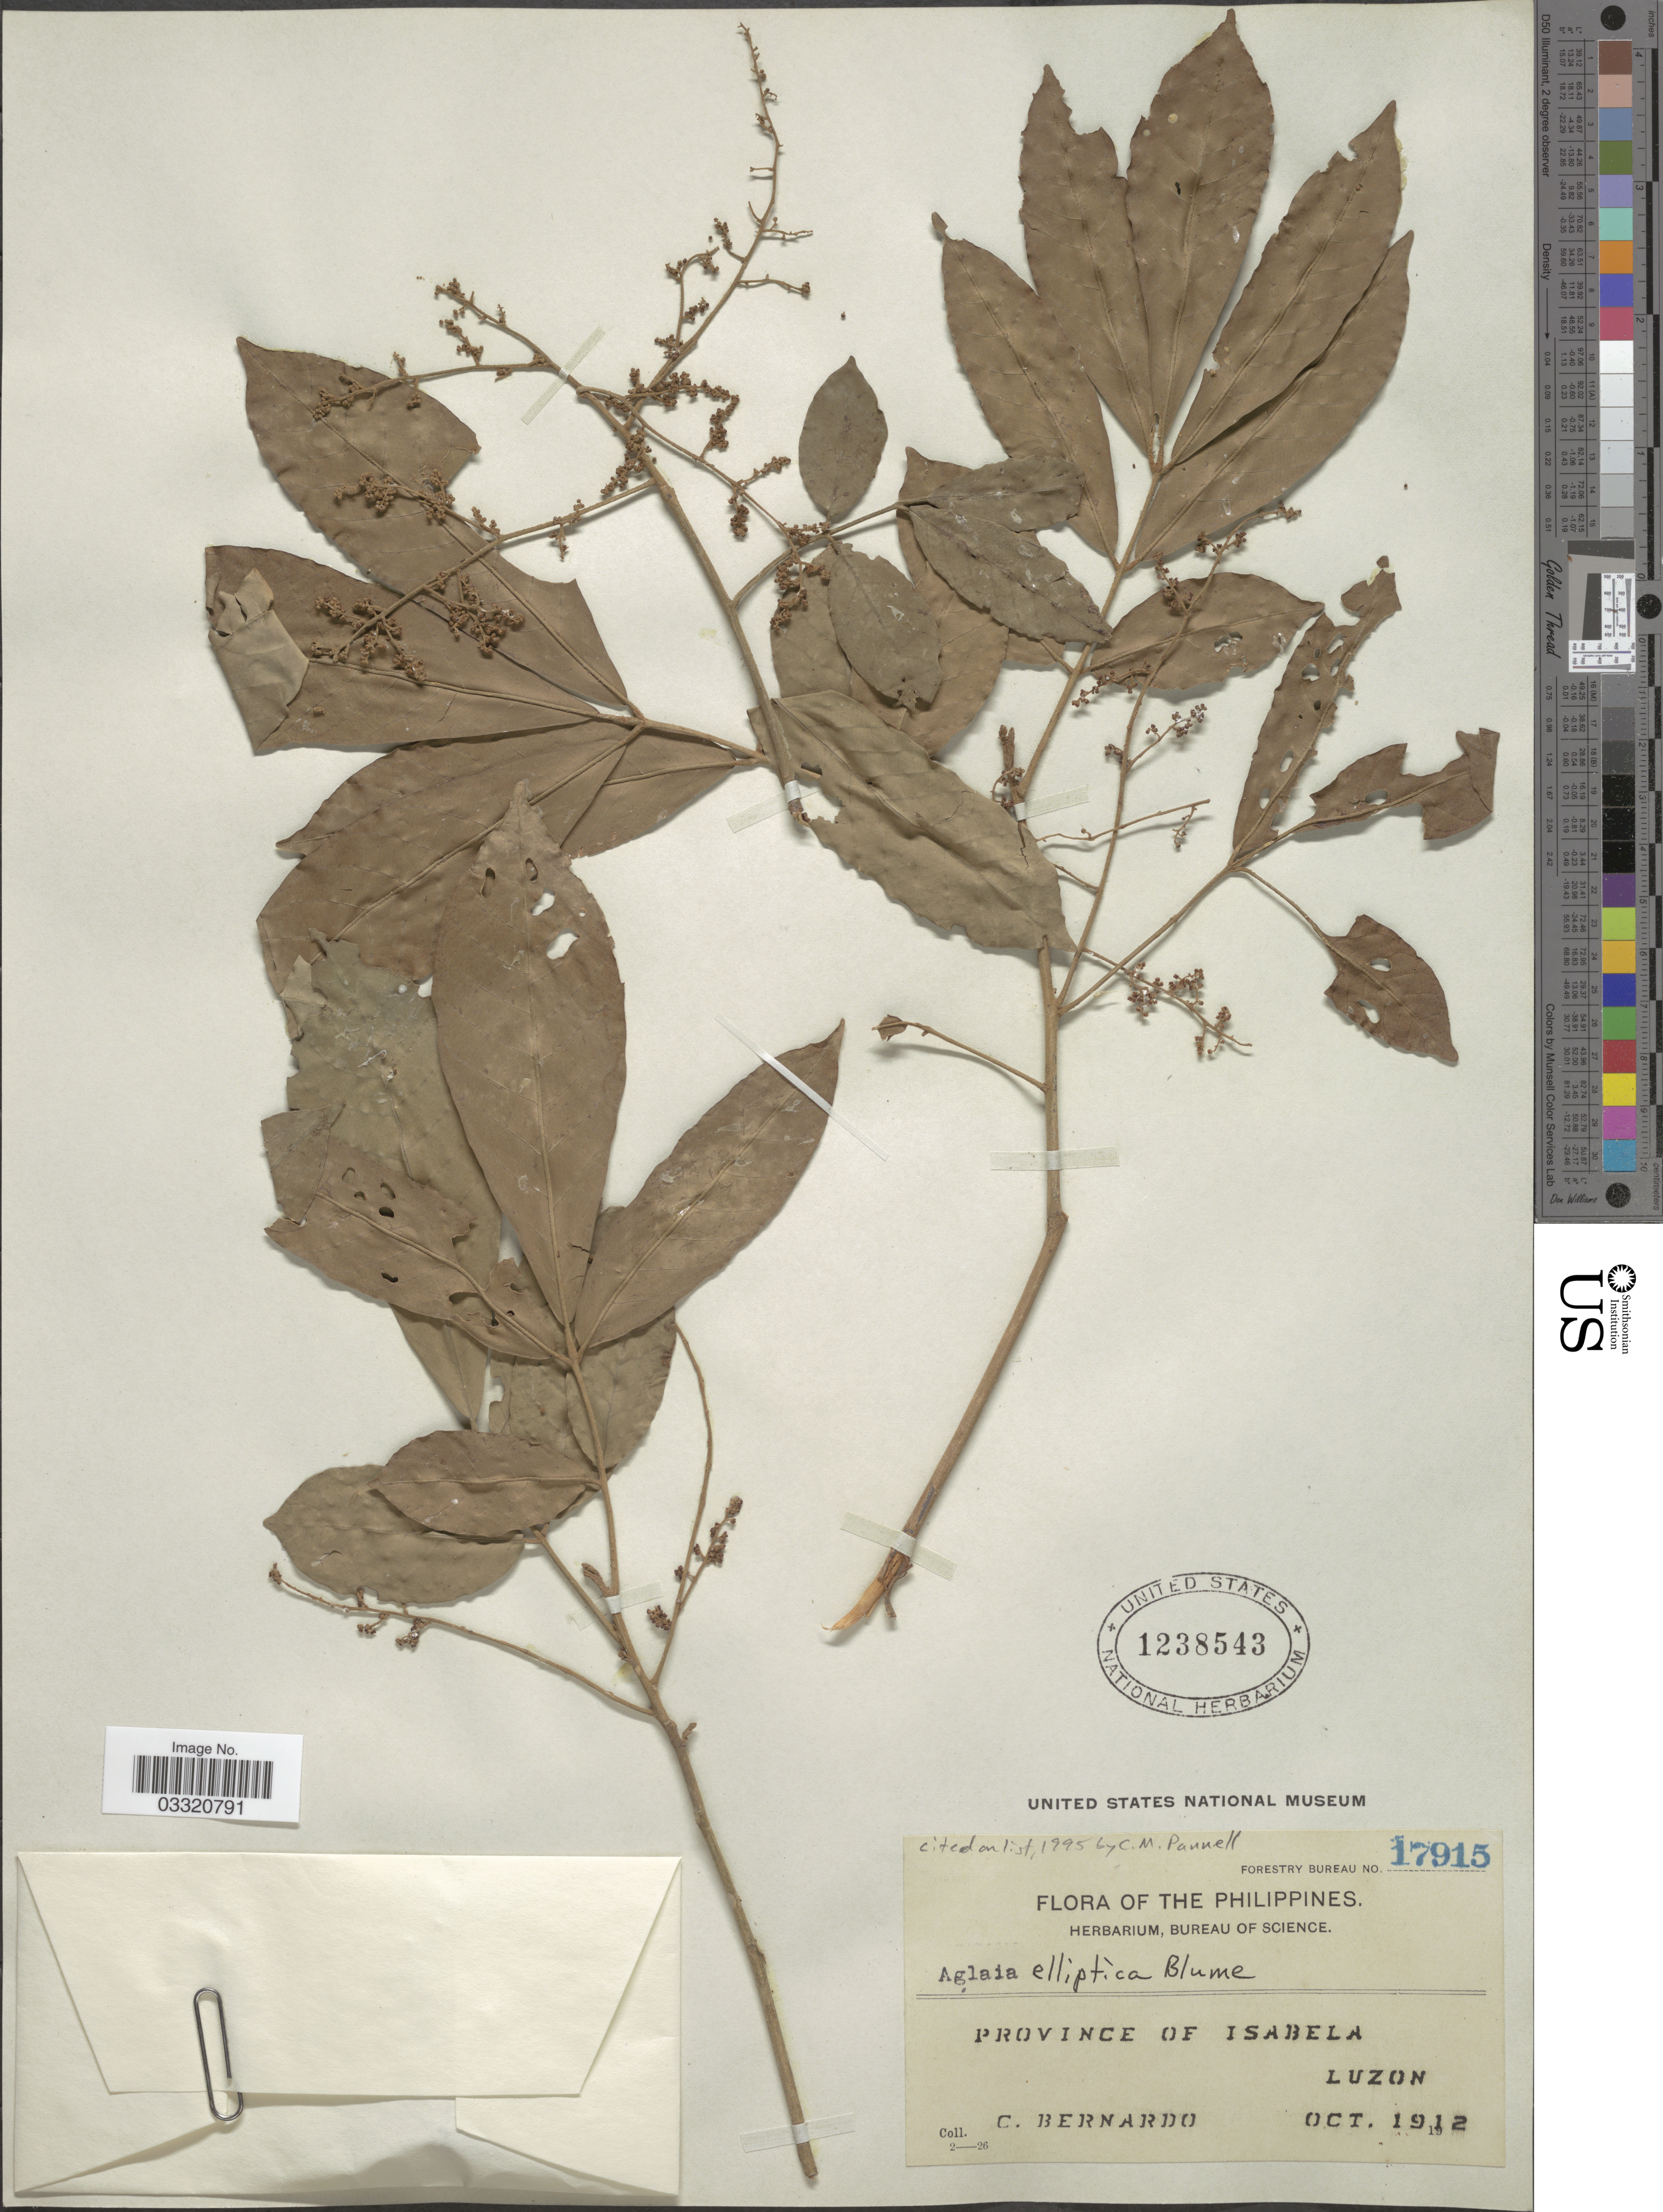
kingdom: Plantae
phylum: Tracheophyta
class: Magnoliopsida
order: Sapindales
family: Meliaceae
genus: Aglaia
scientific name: Aglaia elliptica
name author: Blume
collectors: C. Bernardo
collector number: Forestry Bureau 17915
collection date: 1912-10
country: Philippines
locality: Province of Isabela, Luzon.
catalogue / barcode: US 1238543